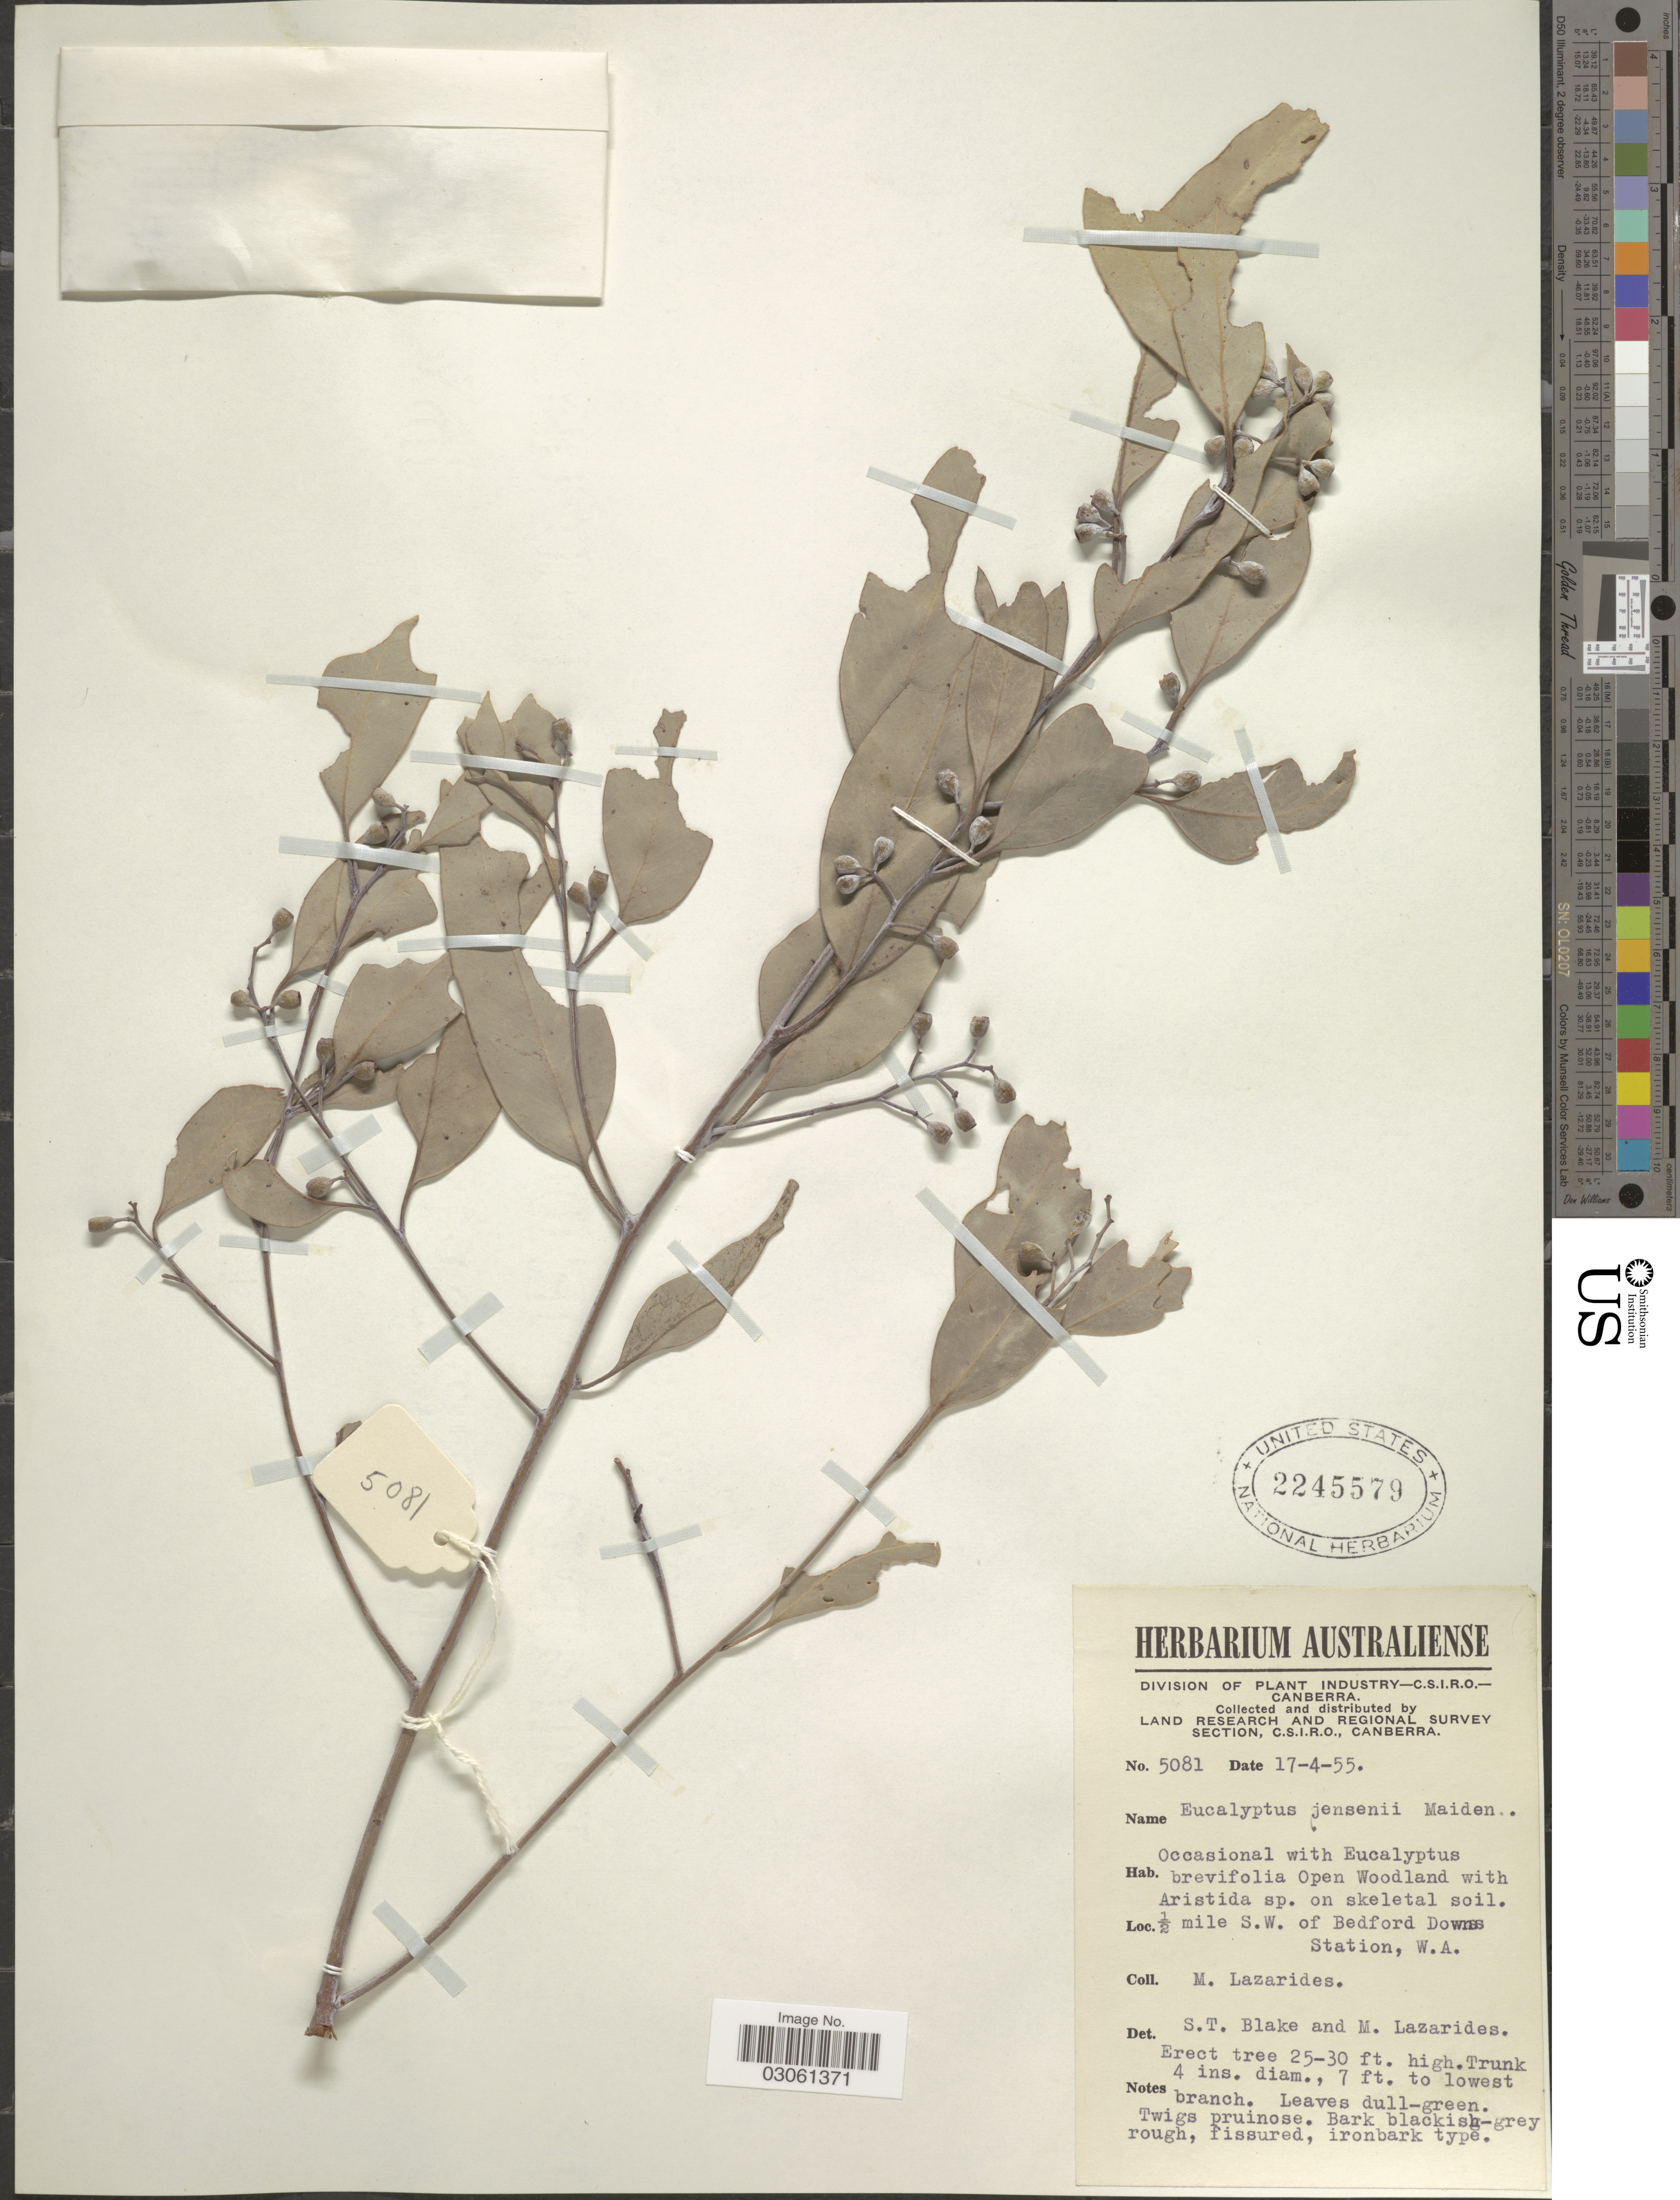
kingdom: Plantae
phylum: Tracheophyta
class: Magnoliopsida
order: Myrtales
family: Myrtaceae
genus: Eucalyptus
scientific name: Eucalyptus jensenii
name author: Maiden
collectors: M. Lazarides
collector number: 5081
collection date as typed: Transcribed d/m/y: 17/4/55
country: Australia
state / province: Western Australia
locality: ½ mile S.W. of Bedford Downs Station, W.A.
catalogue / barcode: US 2245579